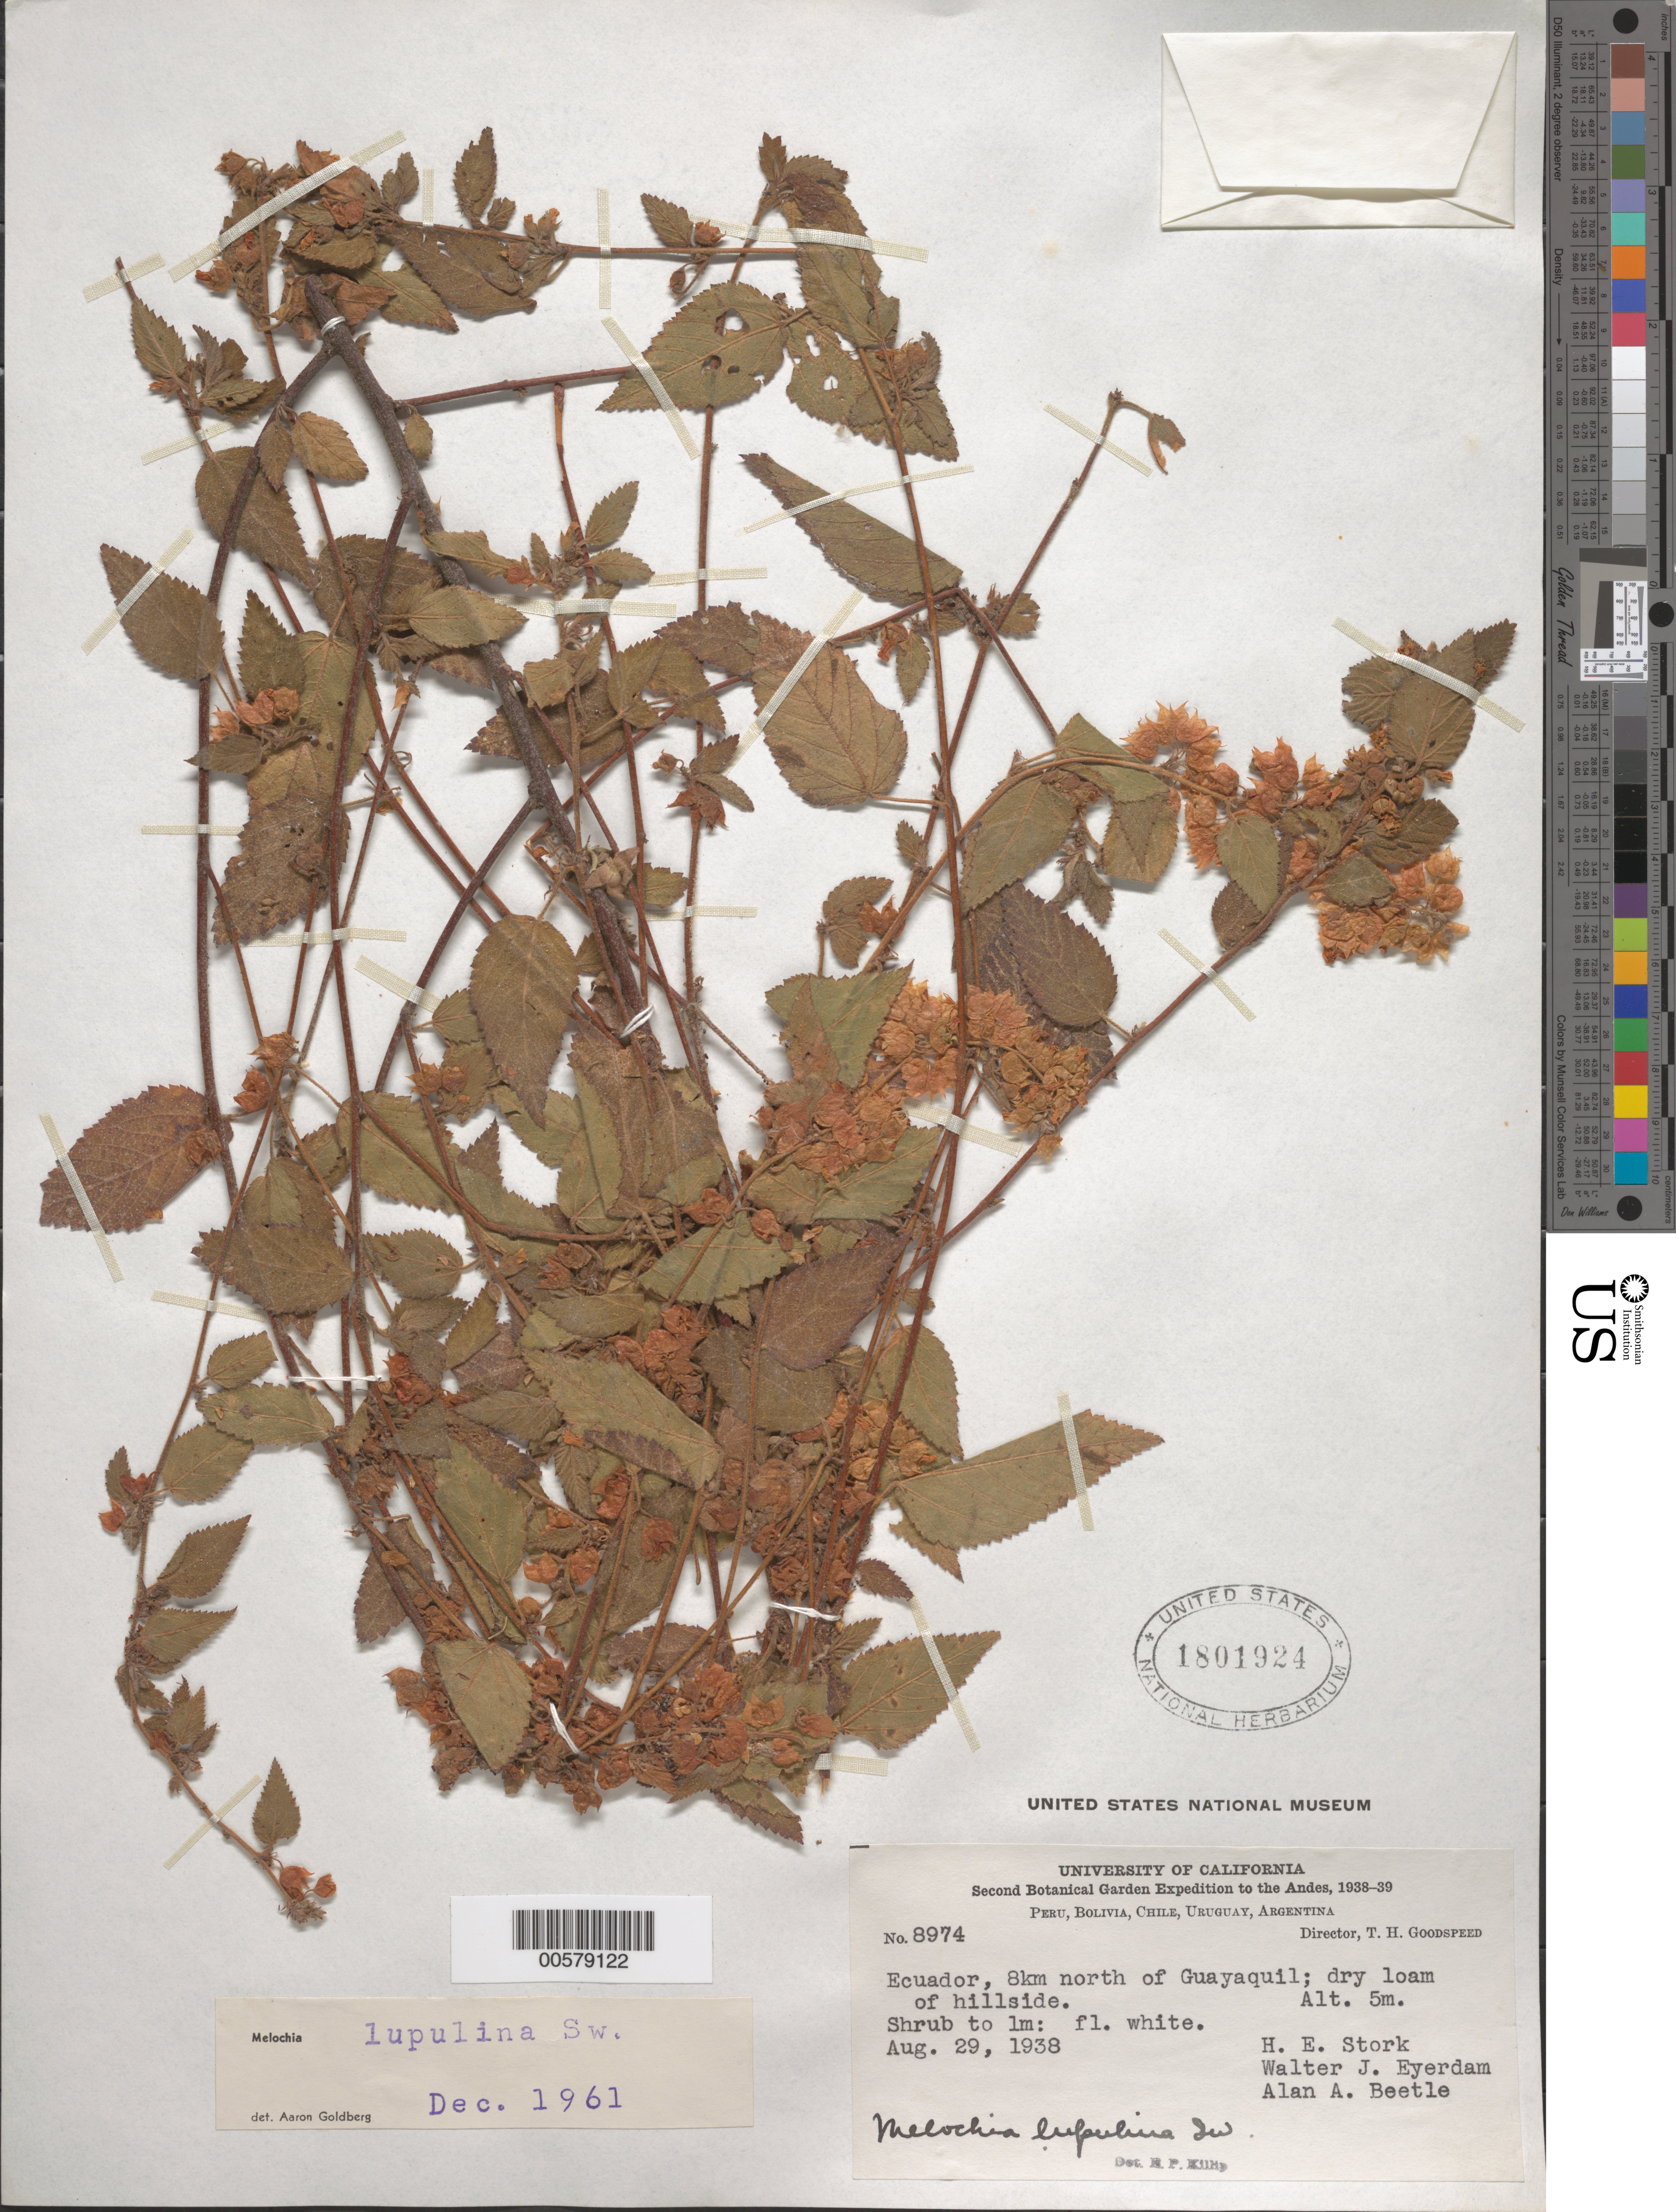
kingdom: Plantae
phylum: Tracheophyta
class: Magnoliopsida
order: Malvales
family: Malvaceae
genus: Melochia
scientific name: Melochia lupulina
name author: Sw.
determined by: Goldberg, Aaron, (US), NMNH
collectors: H. E. Stork, W. J. Eyerdam & A. A. Beetle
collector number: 8974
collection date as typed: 29 Aug 1938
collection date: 1938-08-29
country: Ecuador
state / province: Guayas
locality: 8 km N of Guayaquil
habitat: Dry loam of hillside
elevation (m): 5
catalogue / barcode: US 1801924